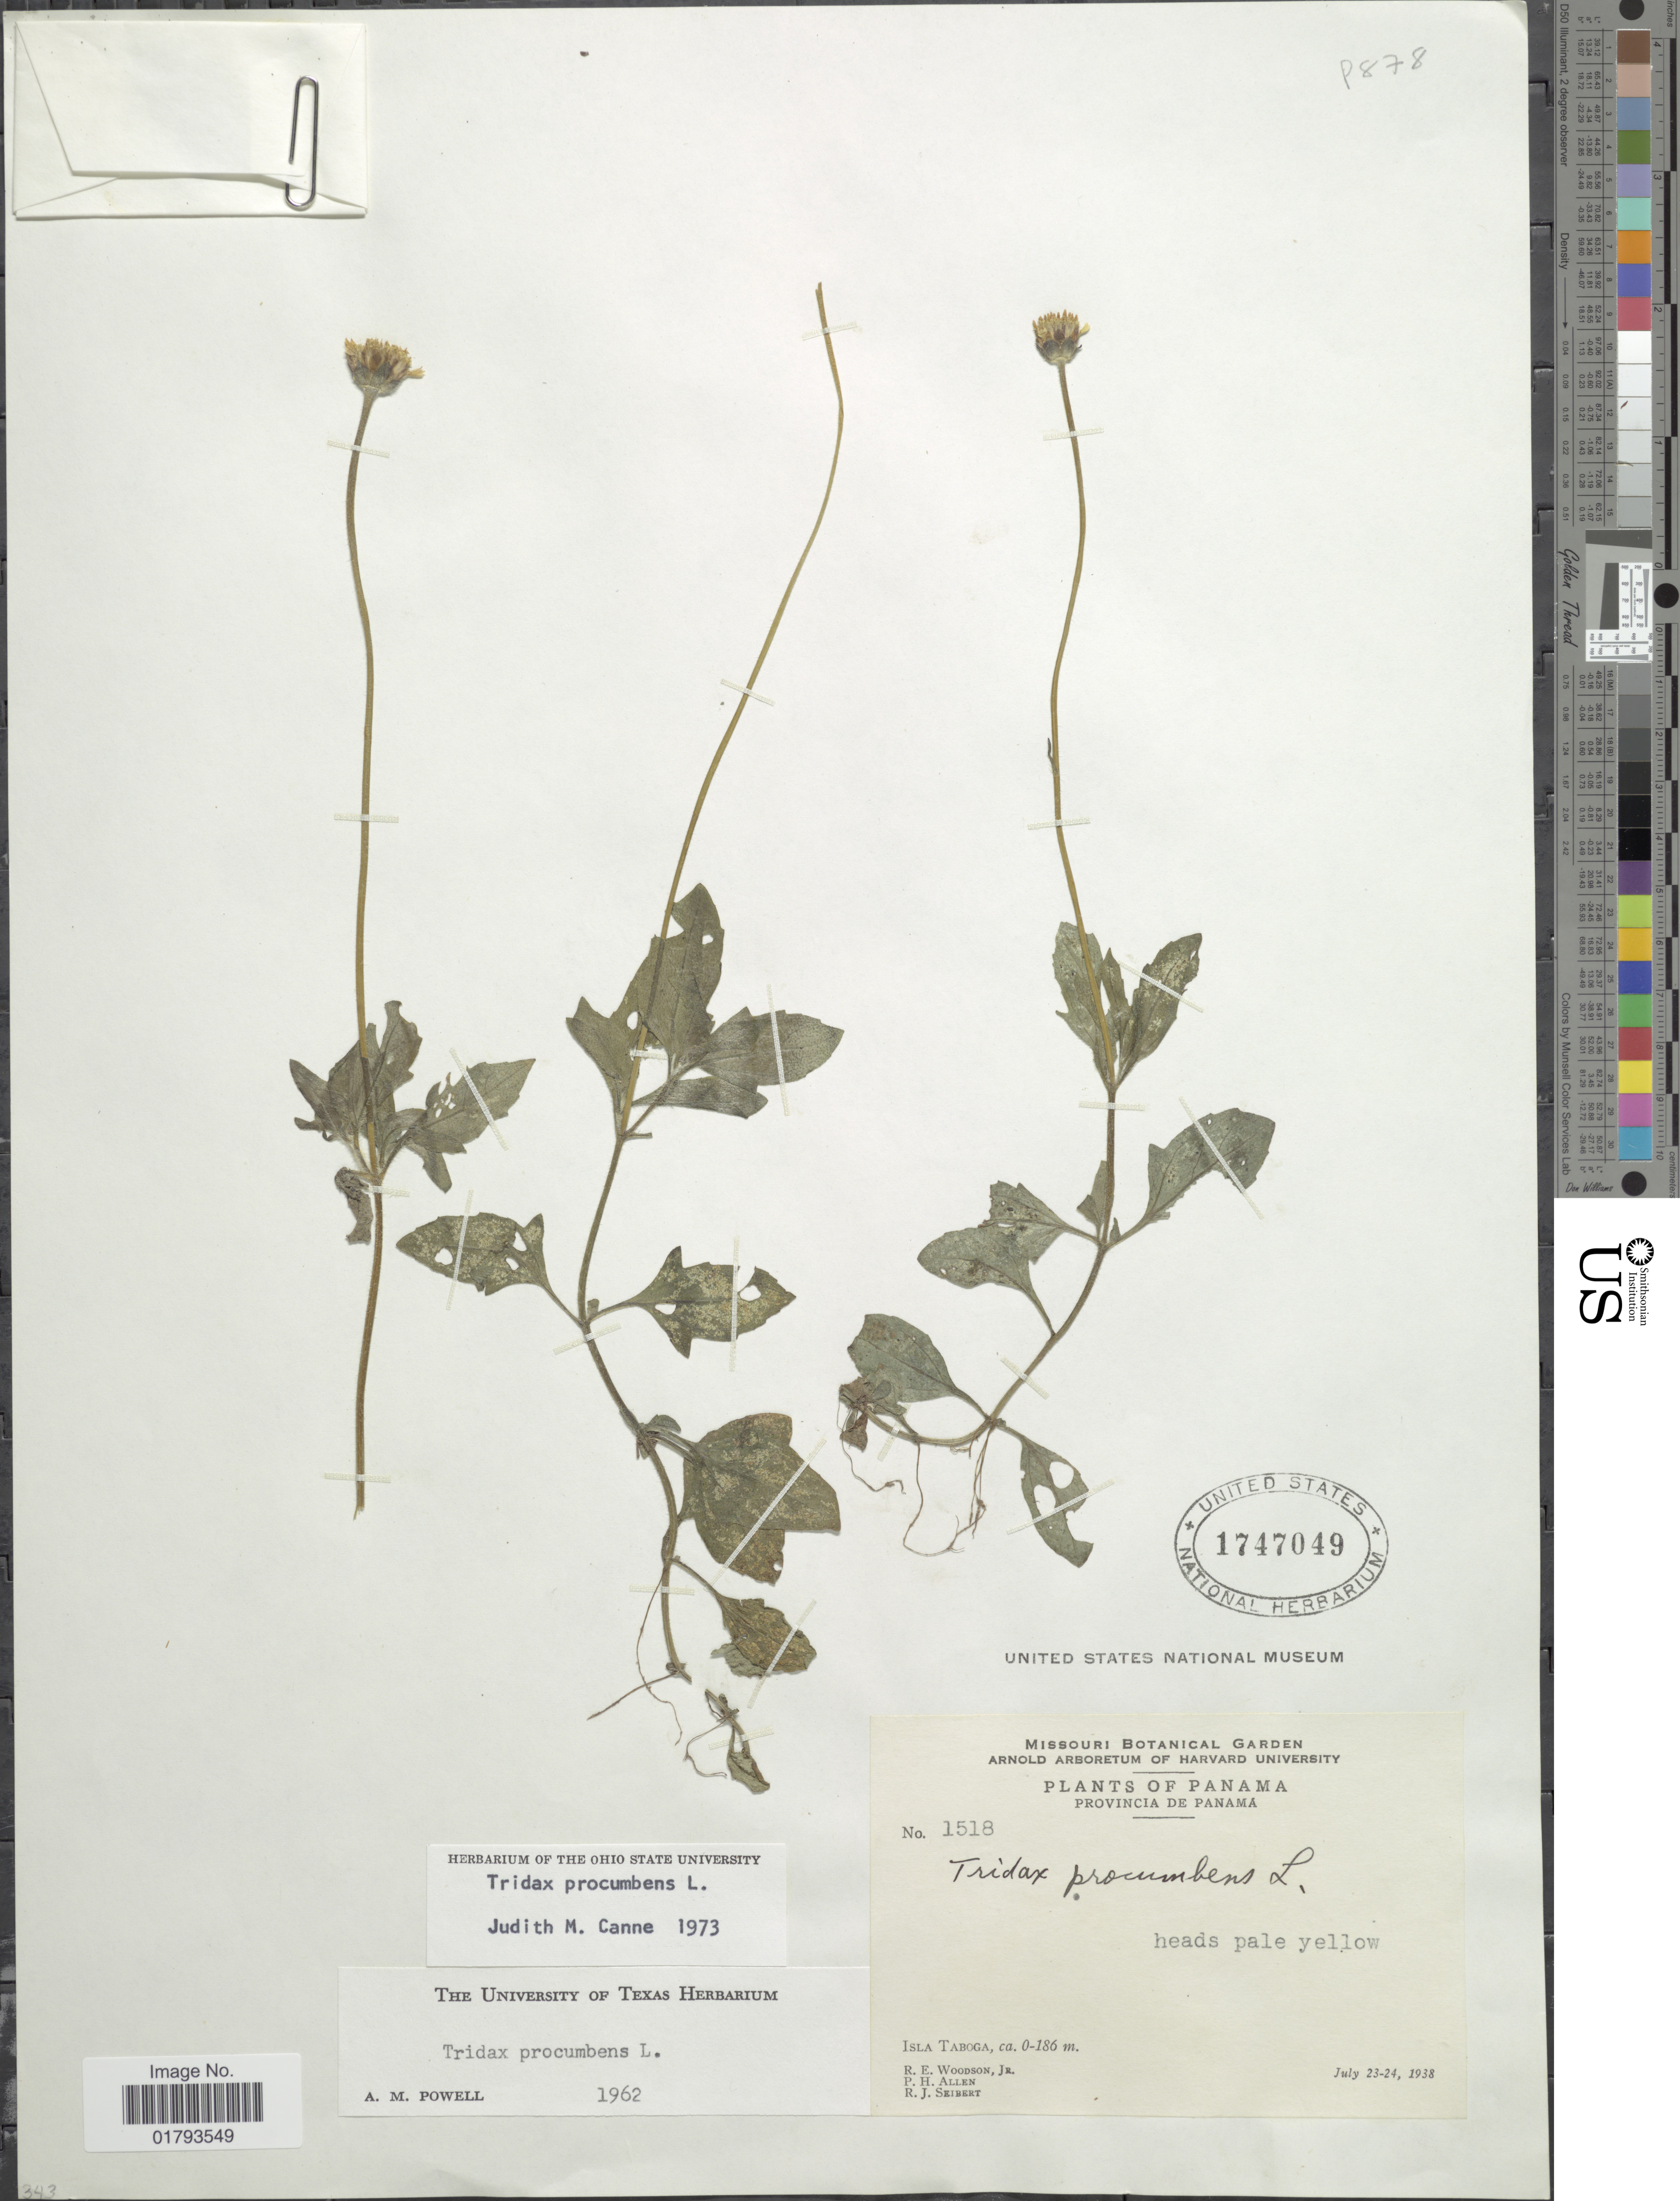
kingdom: Plantae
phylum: Tracheophyta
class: Magnoliopsida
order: Asterales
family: Asteraceae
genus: Tridax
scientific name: Tridax procumbens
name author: L.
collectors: R. E. Woodson, P. H. Allen & R. J. Seibert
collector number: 1518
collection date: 1938-07-23/1938-07-24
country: Panama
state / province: Panamá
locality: Provincia de Panama. Isla Taboga.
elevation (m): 0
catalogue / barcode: US 1747049